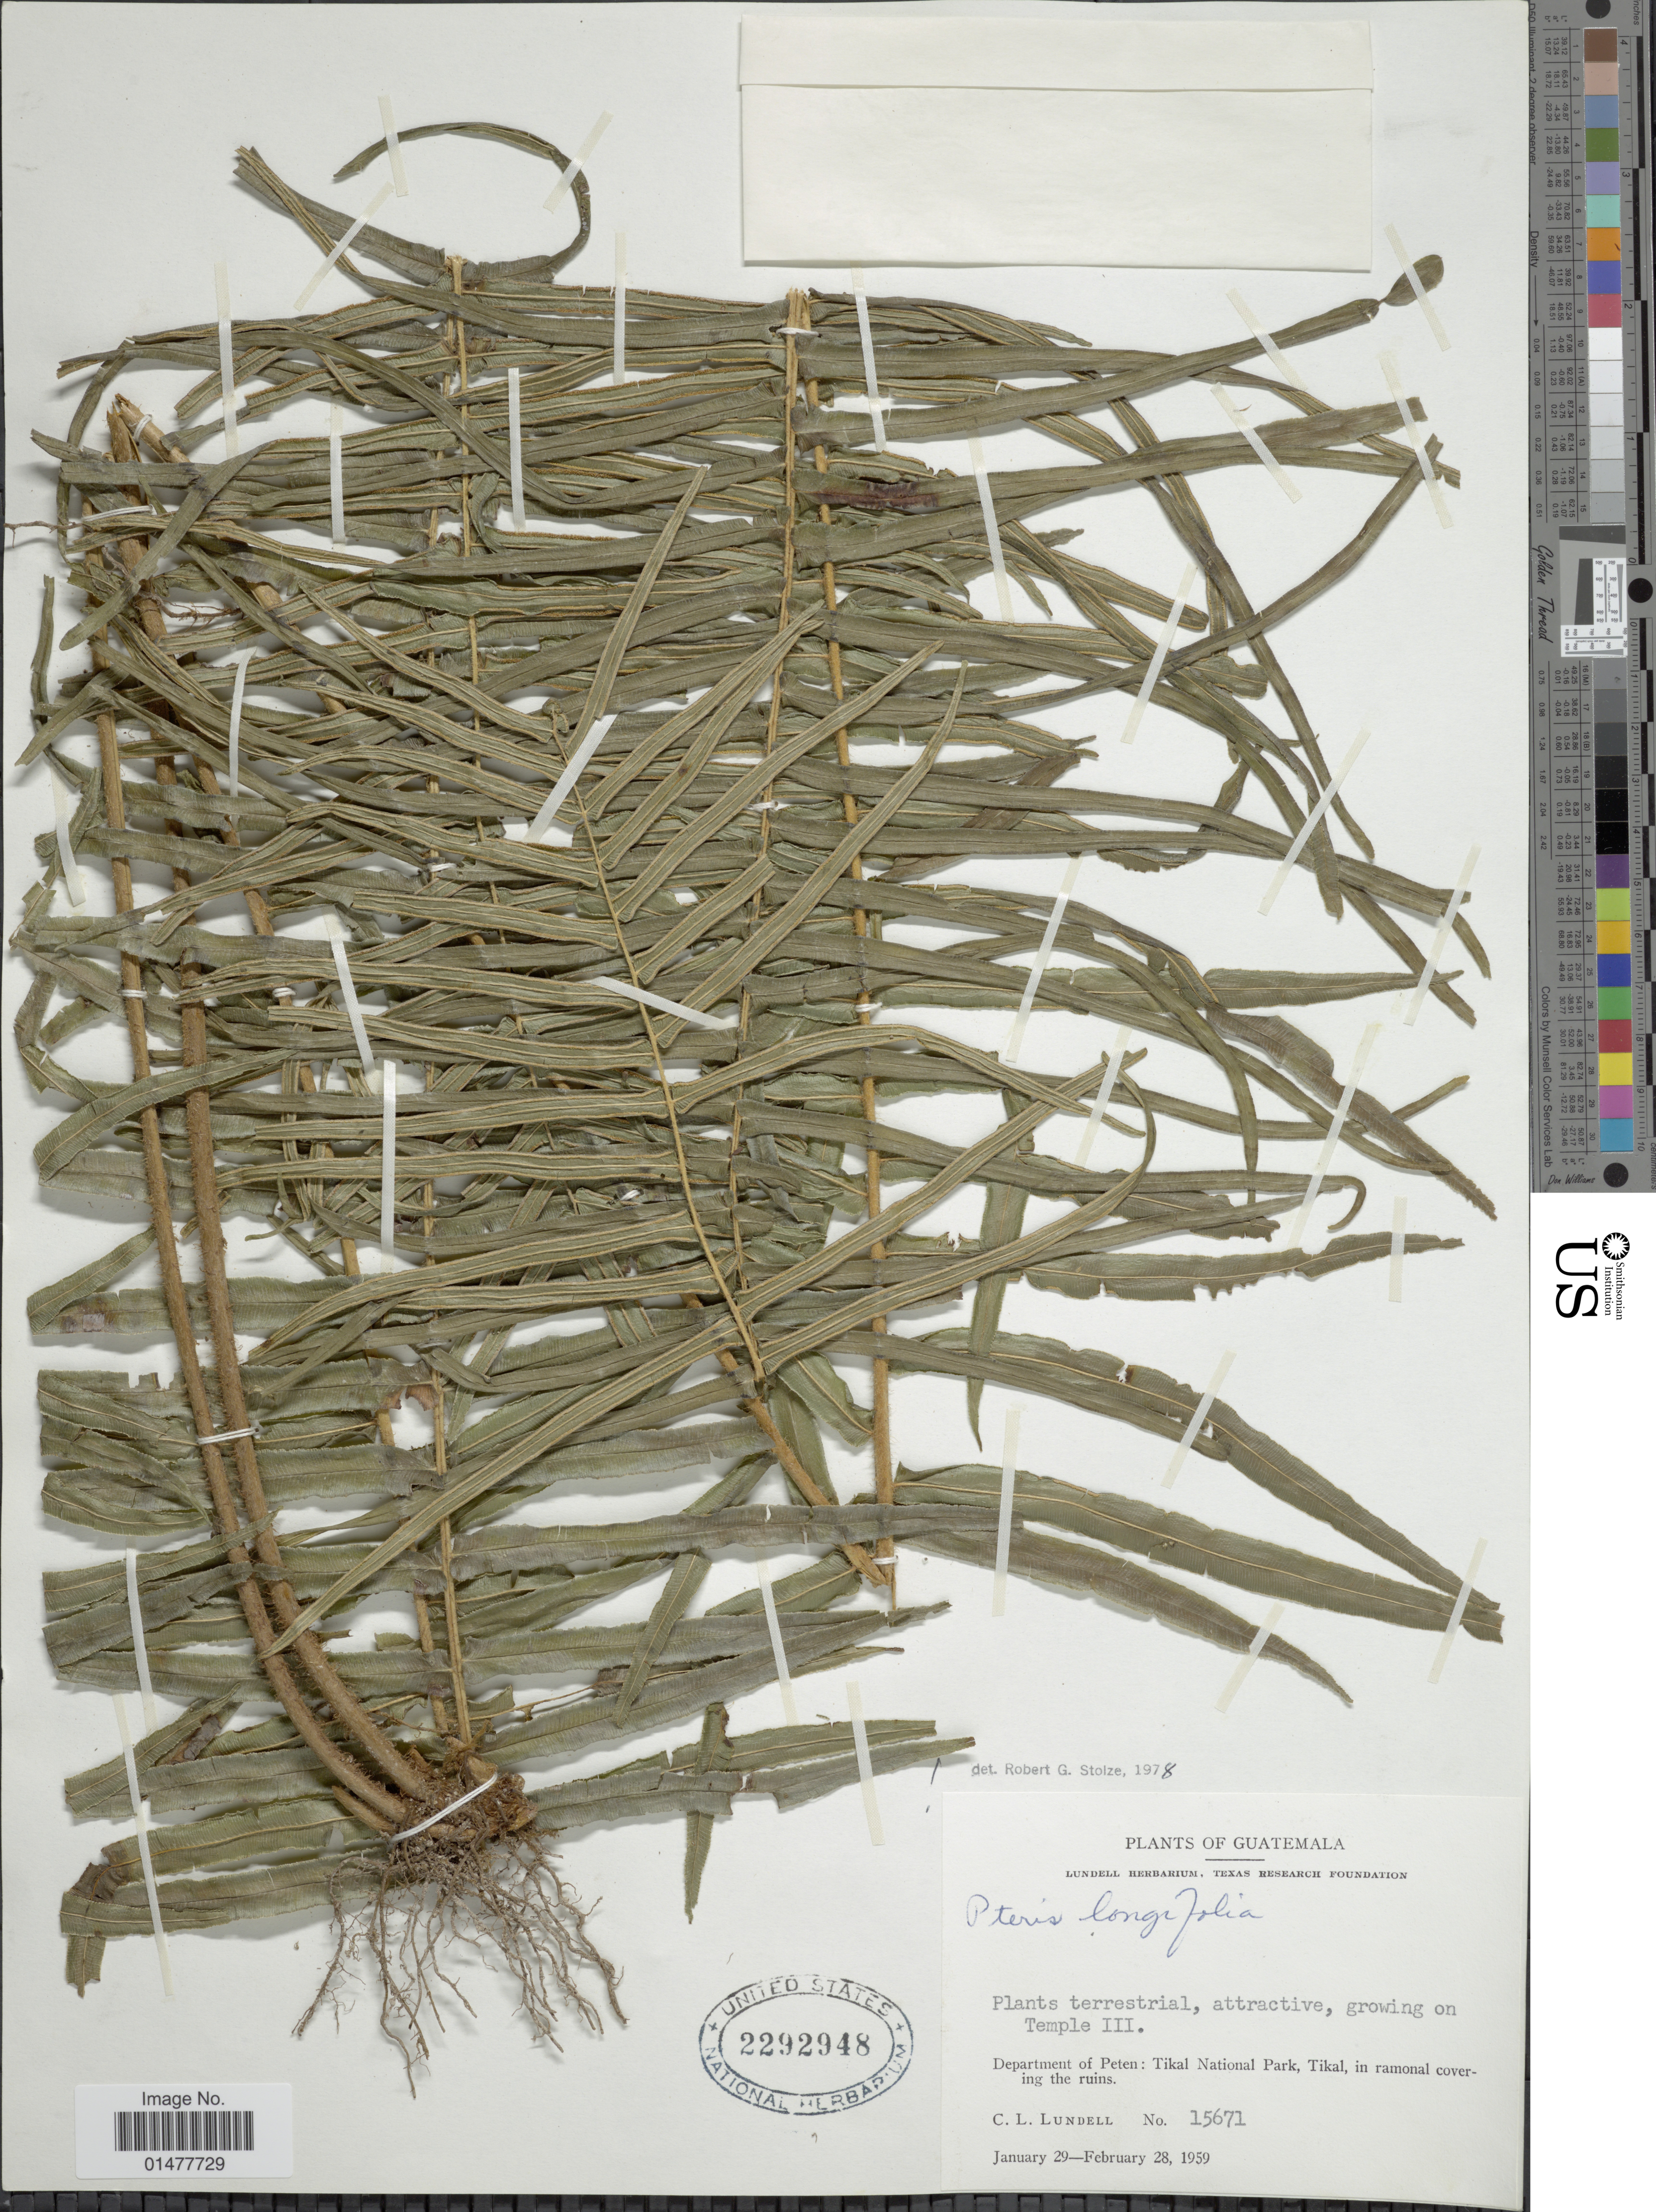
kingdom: Plantae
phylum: Tracheophyta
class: Polypodiopsida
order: Polypodiales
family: Pteridaceae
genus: Pteris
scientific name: Pteris longifolia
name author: L.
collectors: C. L. Lundell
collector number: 15671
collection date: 1959-01-29/1959-02-28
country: Guatemala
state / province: El Petén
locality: Tikal National Park, Tikal, in ramonal covering the ruins, growing on Temple III.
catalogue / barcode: US 2292948